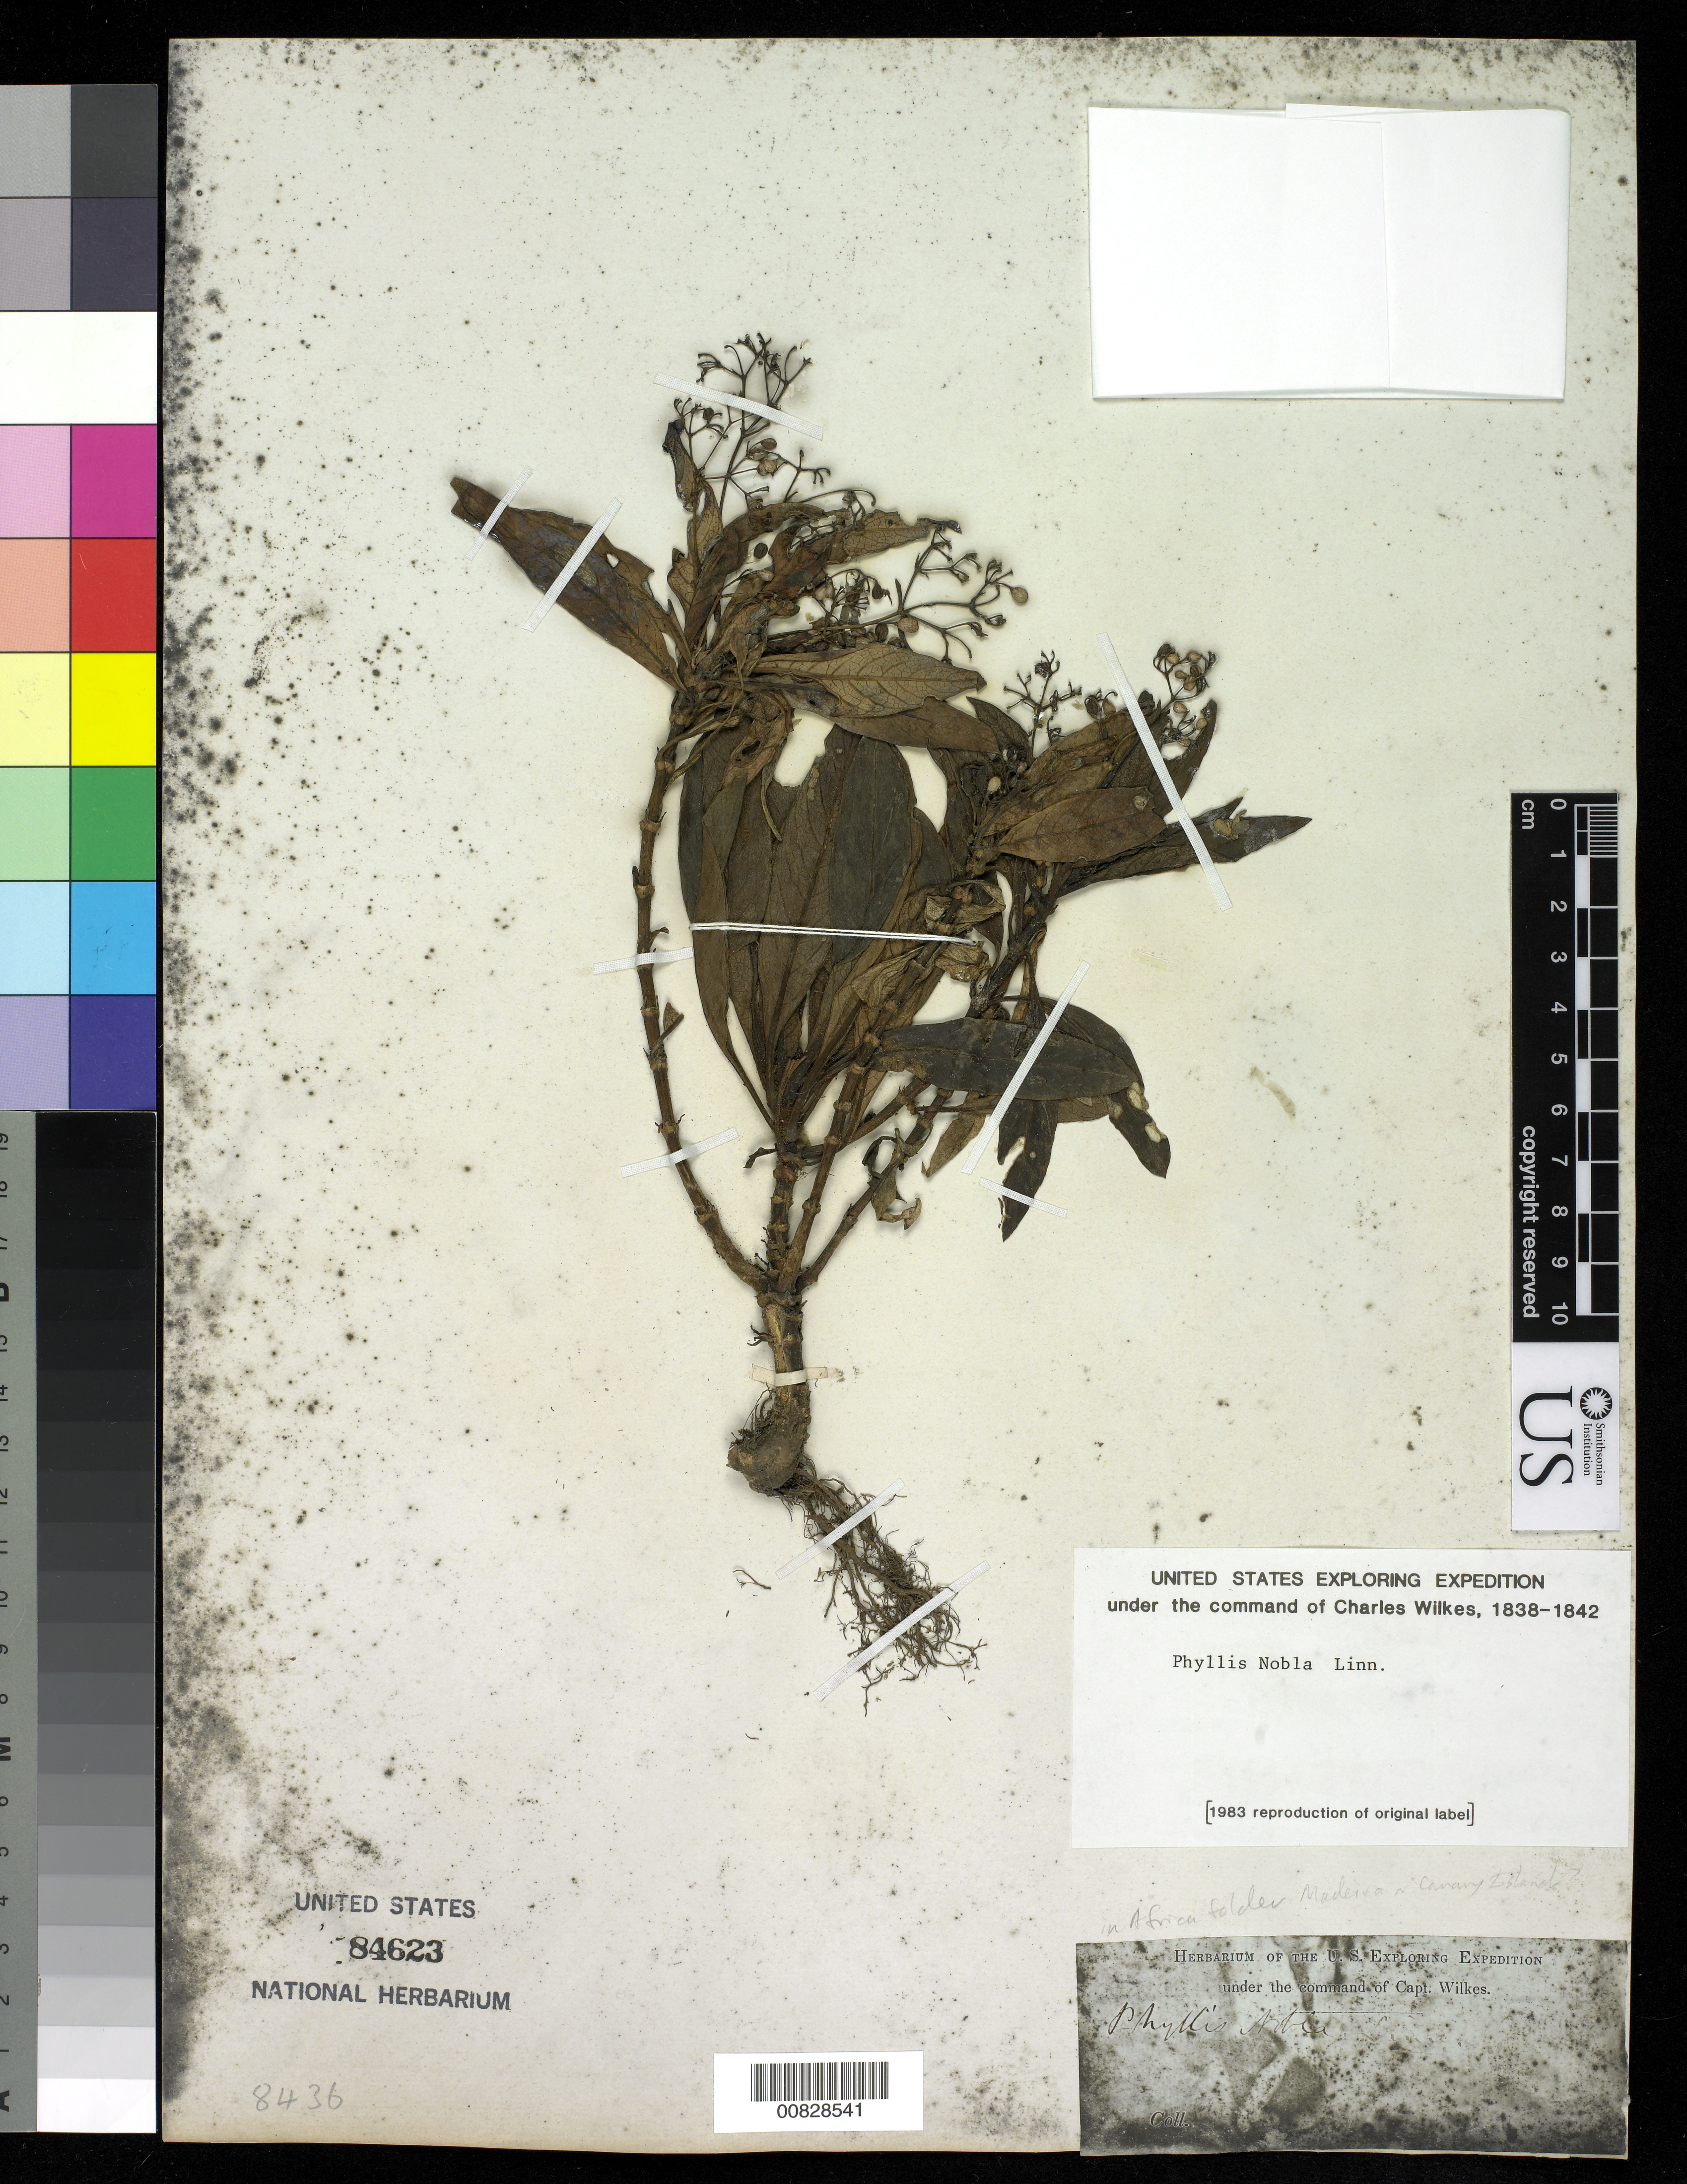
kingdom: Plantae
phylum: Tracheophyta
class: Magnoliopsida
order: Gentianales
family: Rubiaceae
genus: Phyllis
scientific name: Phyllis nobla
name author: L.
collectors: Wilkes Explor. Exped.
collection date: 1838/1842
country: South Africa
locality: South Africa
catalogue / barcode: US 84623